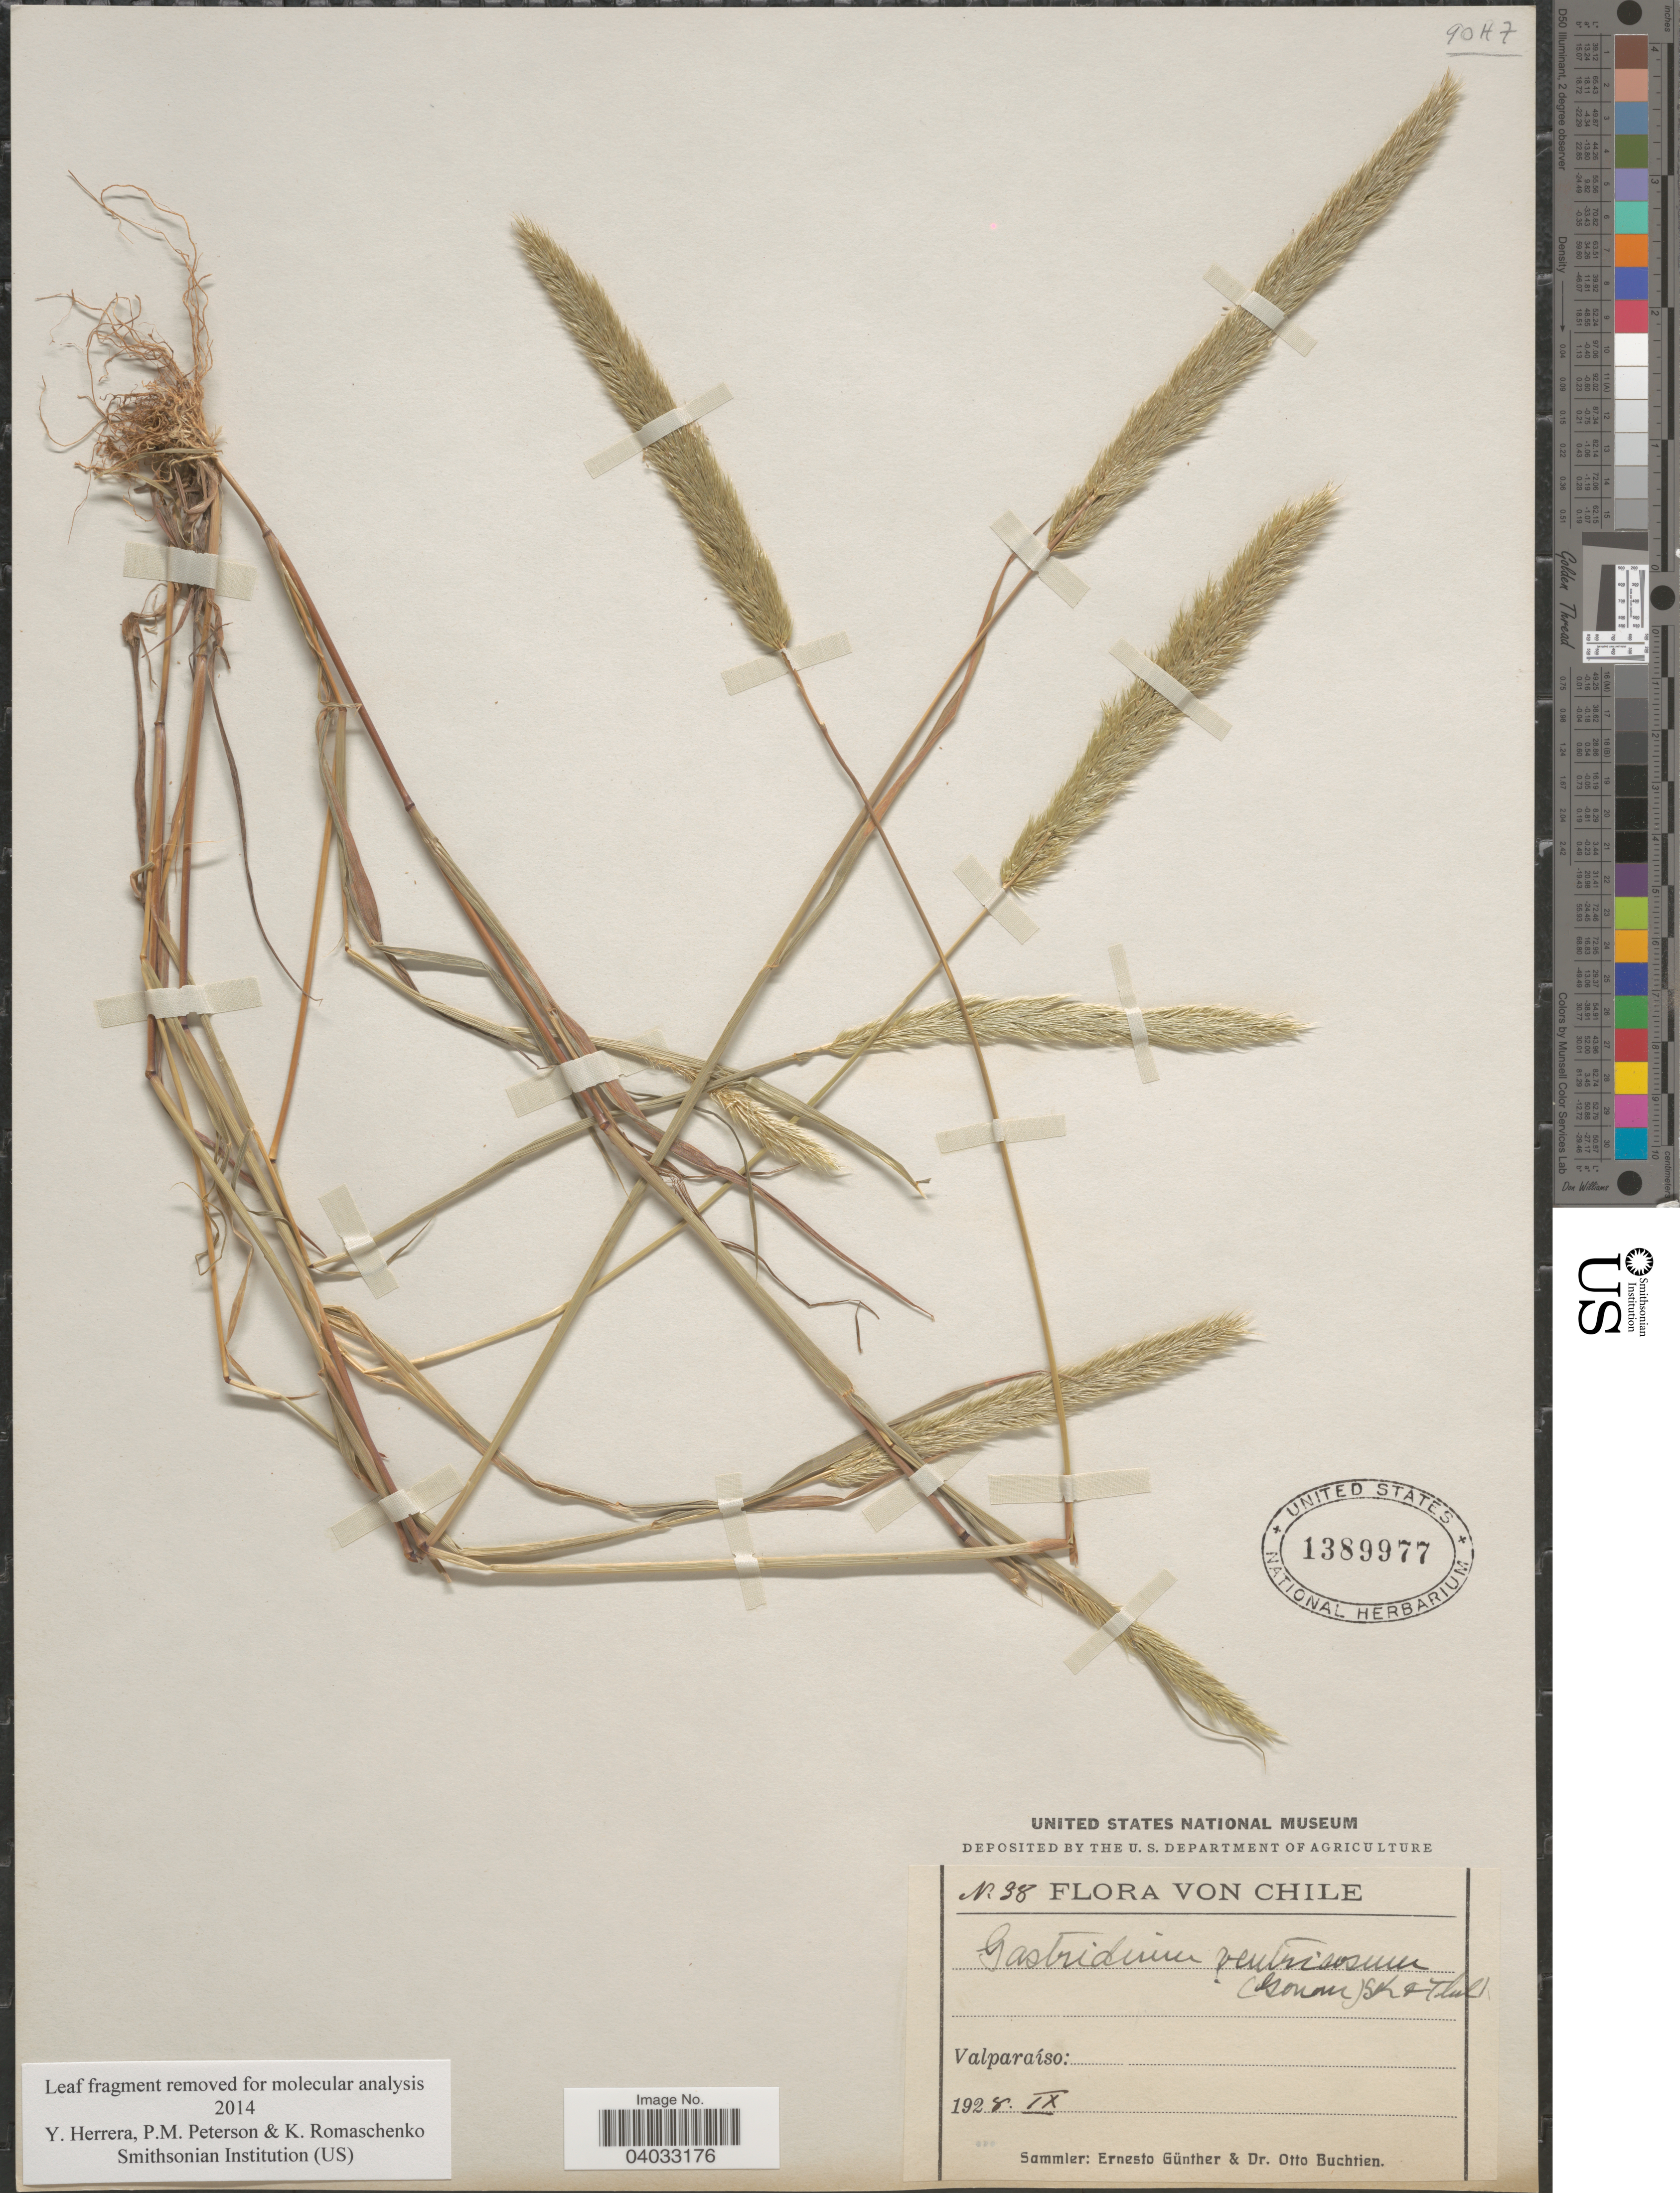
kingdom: Plantae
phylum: Tracheophyta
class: Liliopsida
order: Poales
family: Poaceae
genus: Gastridium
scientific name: Gastridium ventricosum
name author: (Gouan) Schinz & Thell.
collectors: E. Gunther & O. Buchtien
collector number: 38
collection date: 1928-09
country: Chile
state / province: Valparaíso (V)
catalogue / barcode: US 1389977